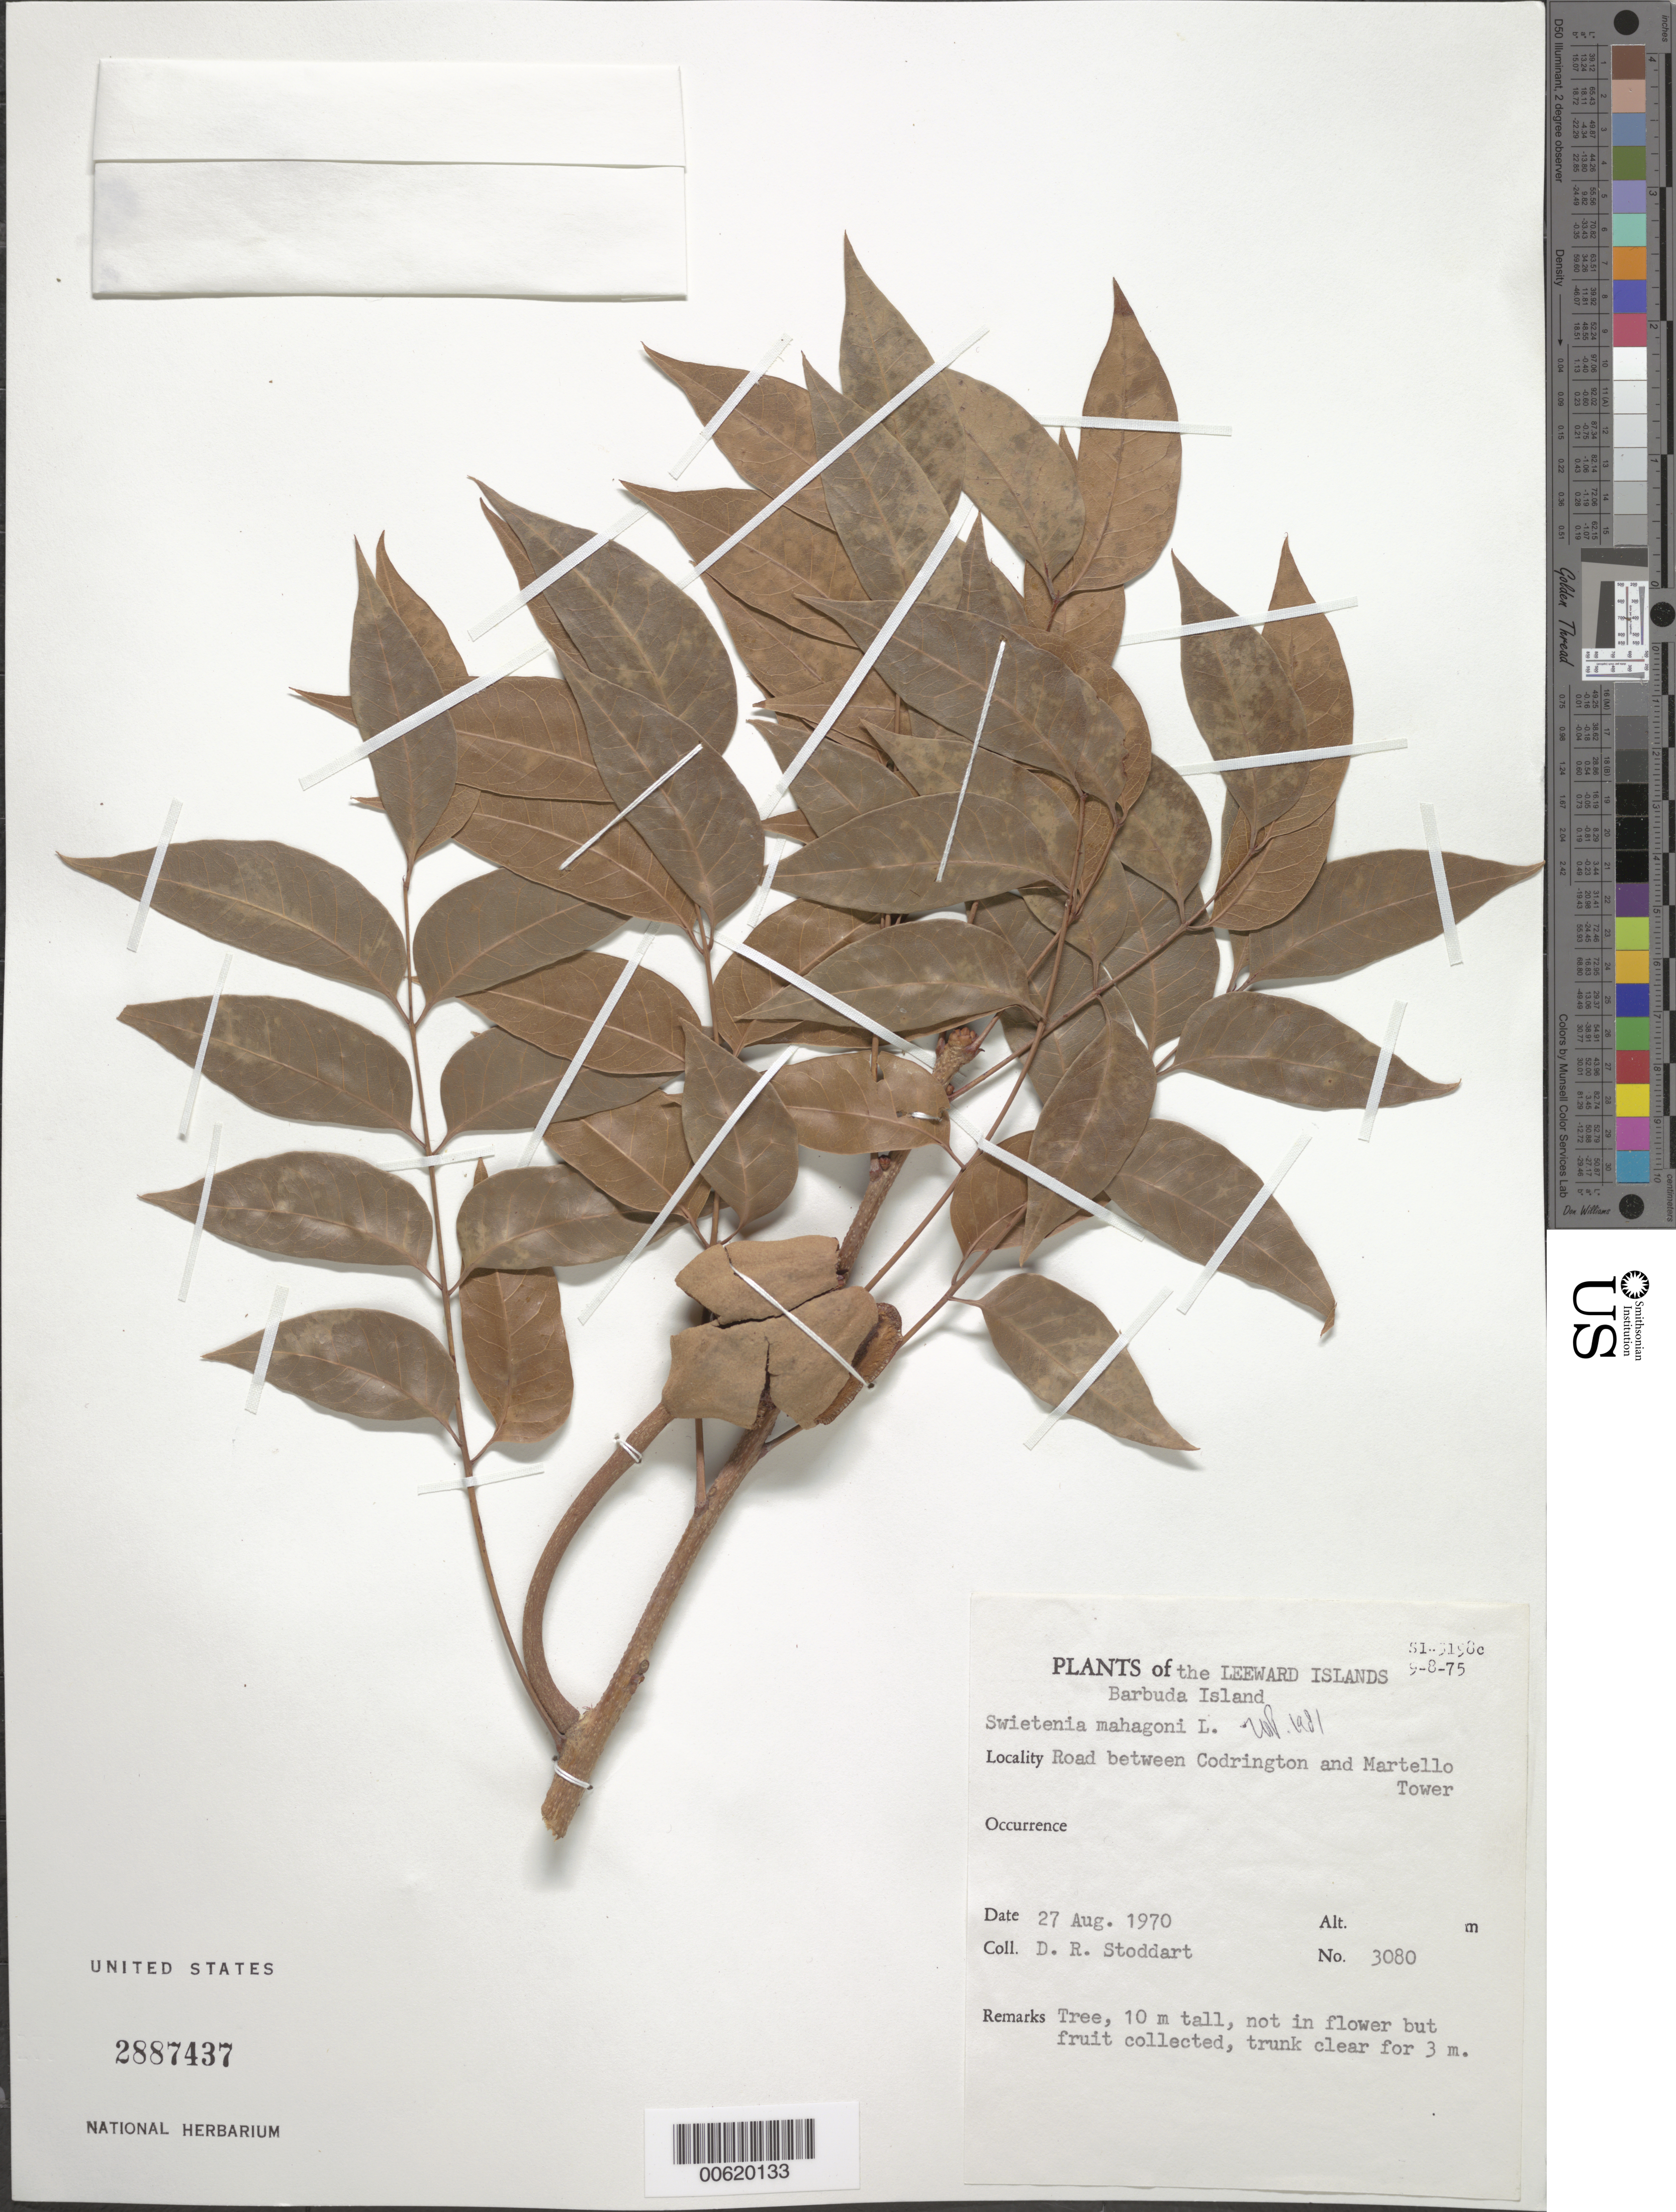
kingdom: Plantae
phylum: Tracheophyta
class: Magnoliopsida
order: Sapindales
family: Meliaceae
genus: Swietenia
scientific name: Swietenia mahagoni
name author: (L.) Jacq.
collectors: D. Stoddart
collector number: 3080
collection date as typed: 27 Aug 1970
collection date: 1970-08-27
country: Antigua and Barbuda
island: Barbuda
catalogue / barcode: US 2887437